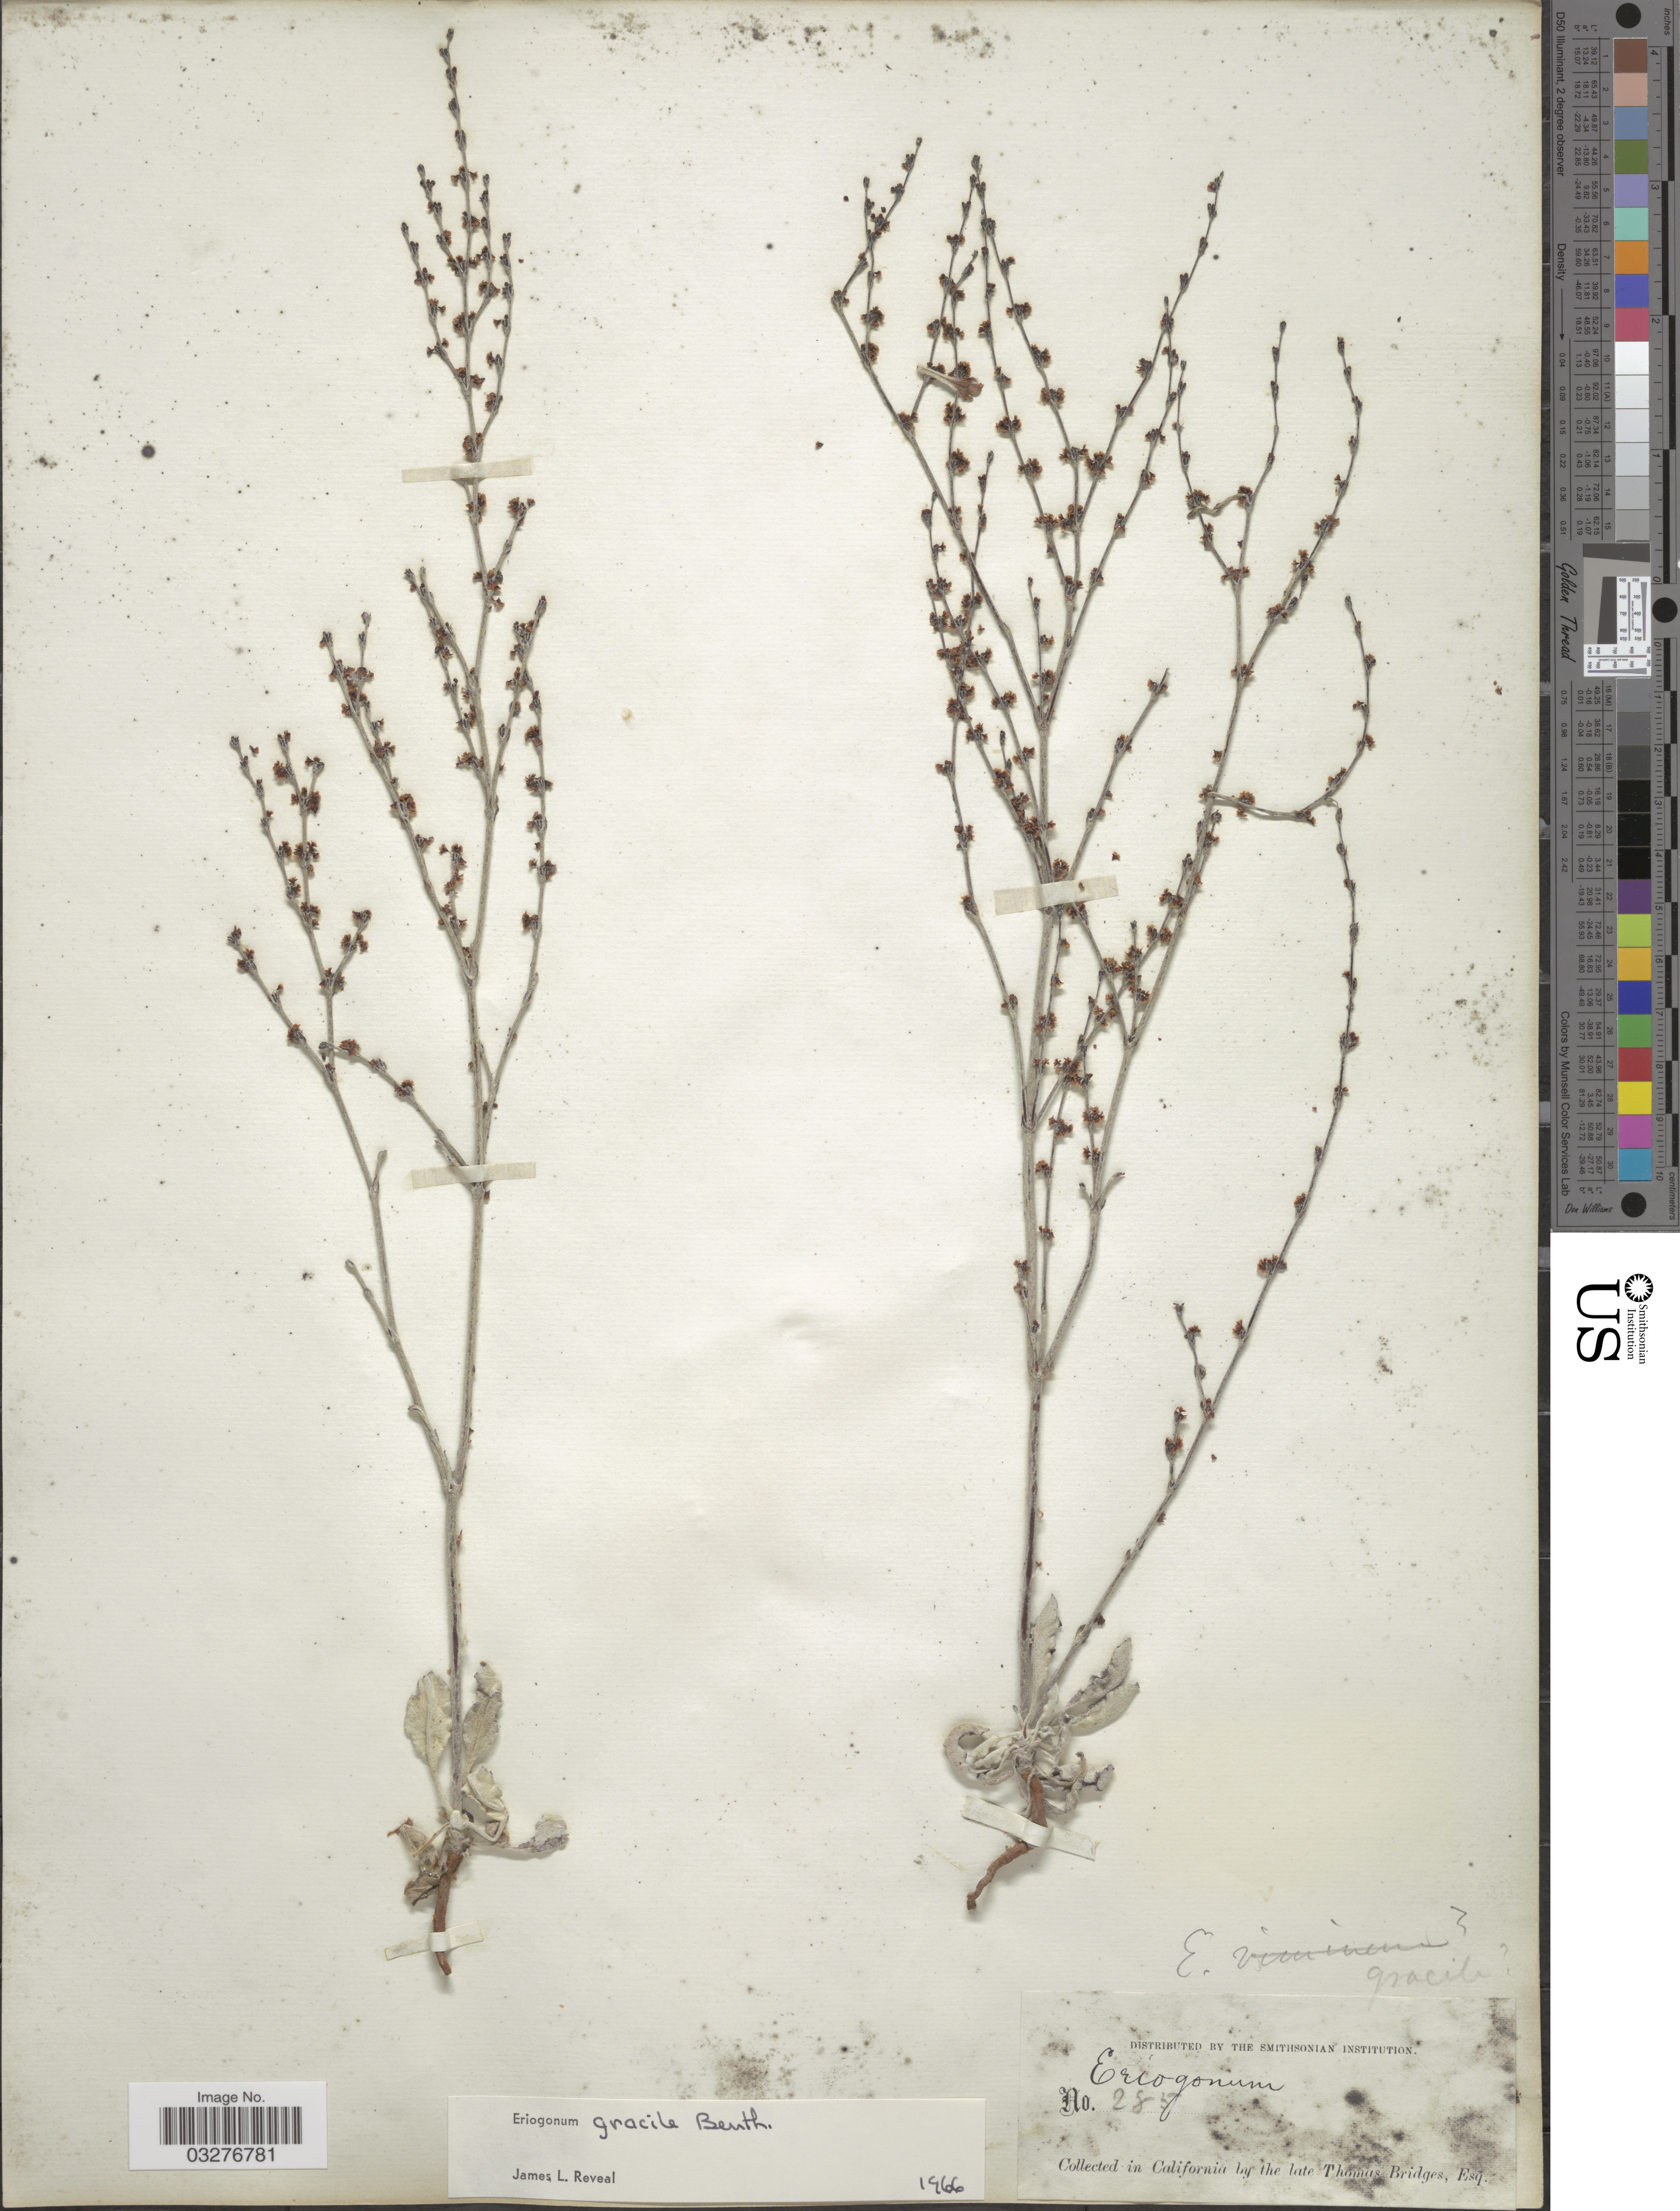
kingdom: Plantae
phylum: Tracheophyta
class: Magnoliopsida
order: Caryophyllales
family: Polygonaceae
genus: Eriogonum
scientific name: Eriogonum gracile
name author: Benth.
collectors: T. Bridges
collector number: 285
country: United States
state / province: California